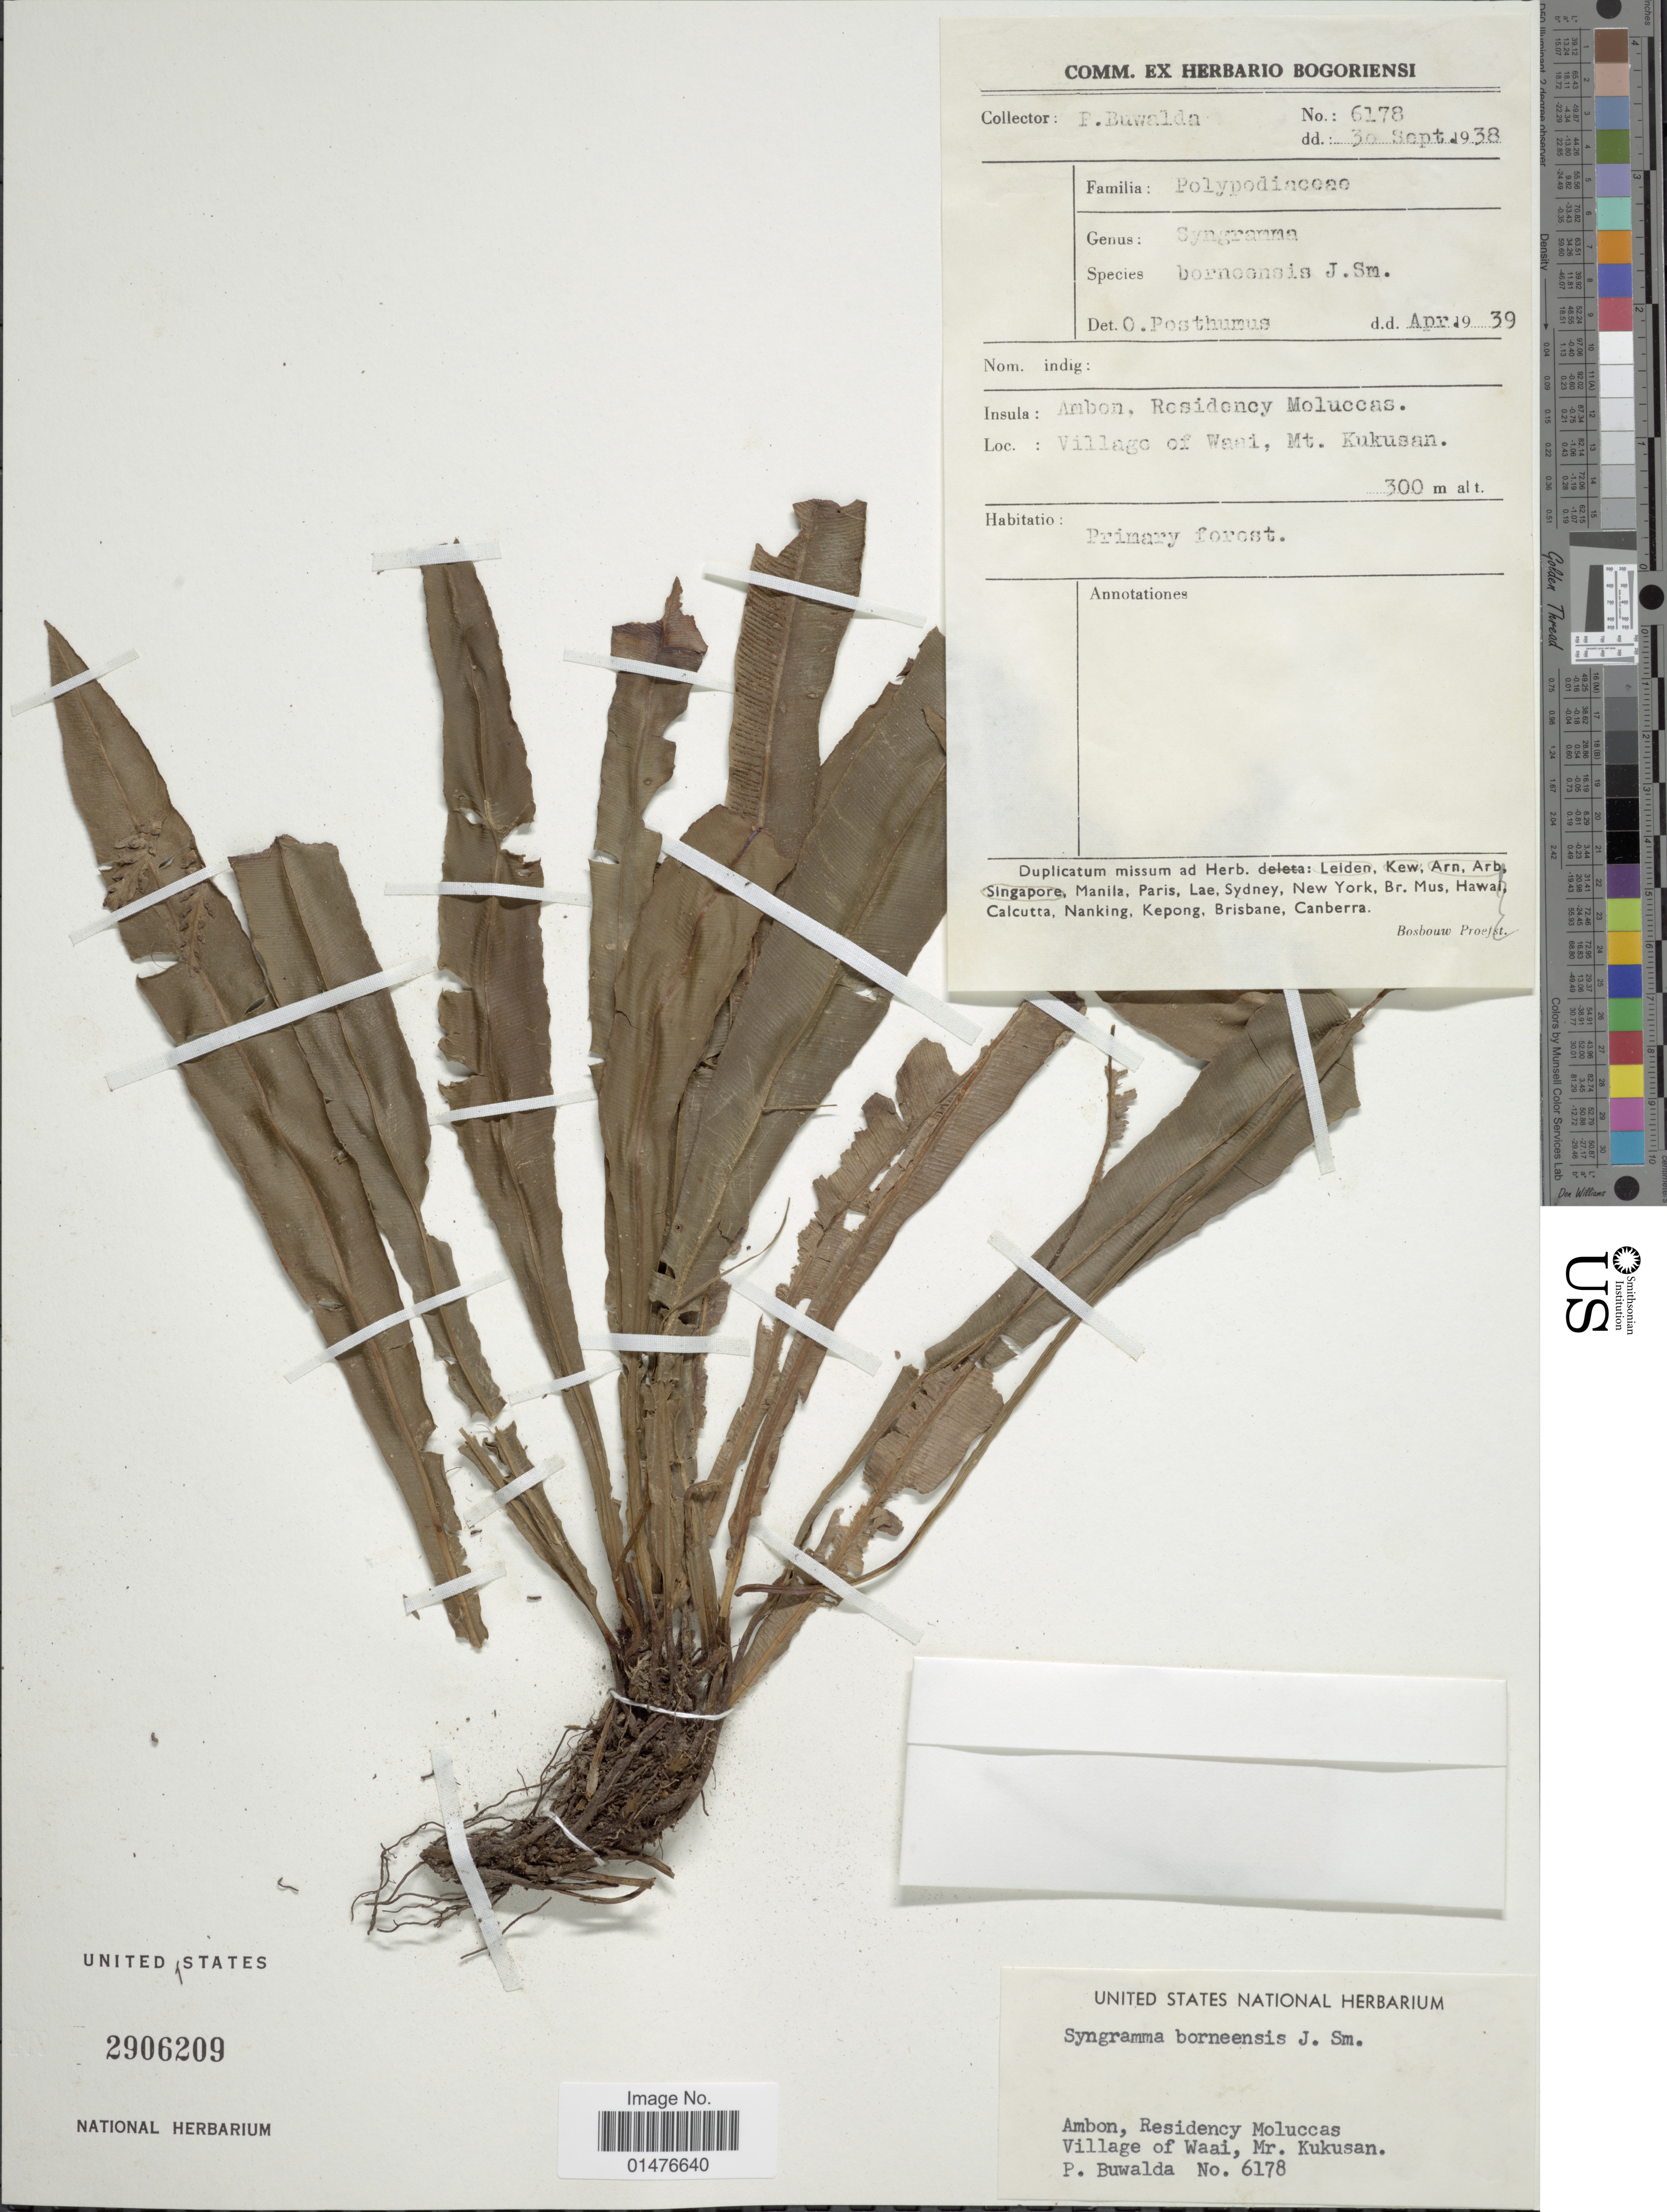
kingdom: Plantae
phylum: Tracheophyta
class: Polypodiopsida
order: Polypodiales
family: Pteridaceae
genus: Syngramma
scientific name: Syngramma borneensis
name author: (Hook.) J. Sm.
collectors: P. Buwalda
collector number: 6178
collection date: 1956-05-01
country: Indonesia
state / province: Maluku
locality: Ambon, Residency Moluccas, village of Waui, Mt. Kukusan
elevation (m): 300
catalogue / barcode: US 2235422